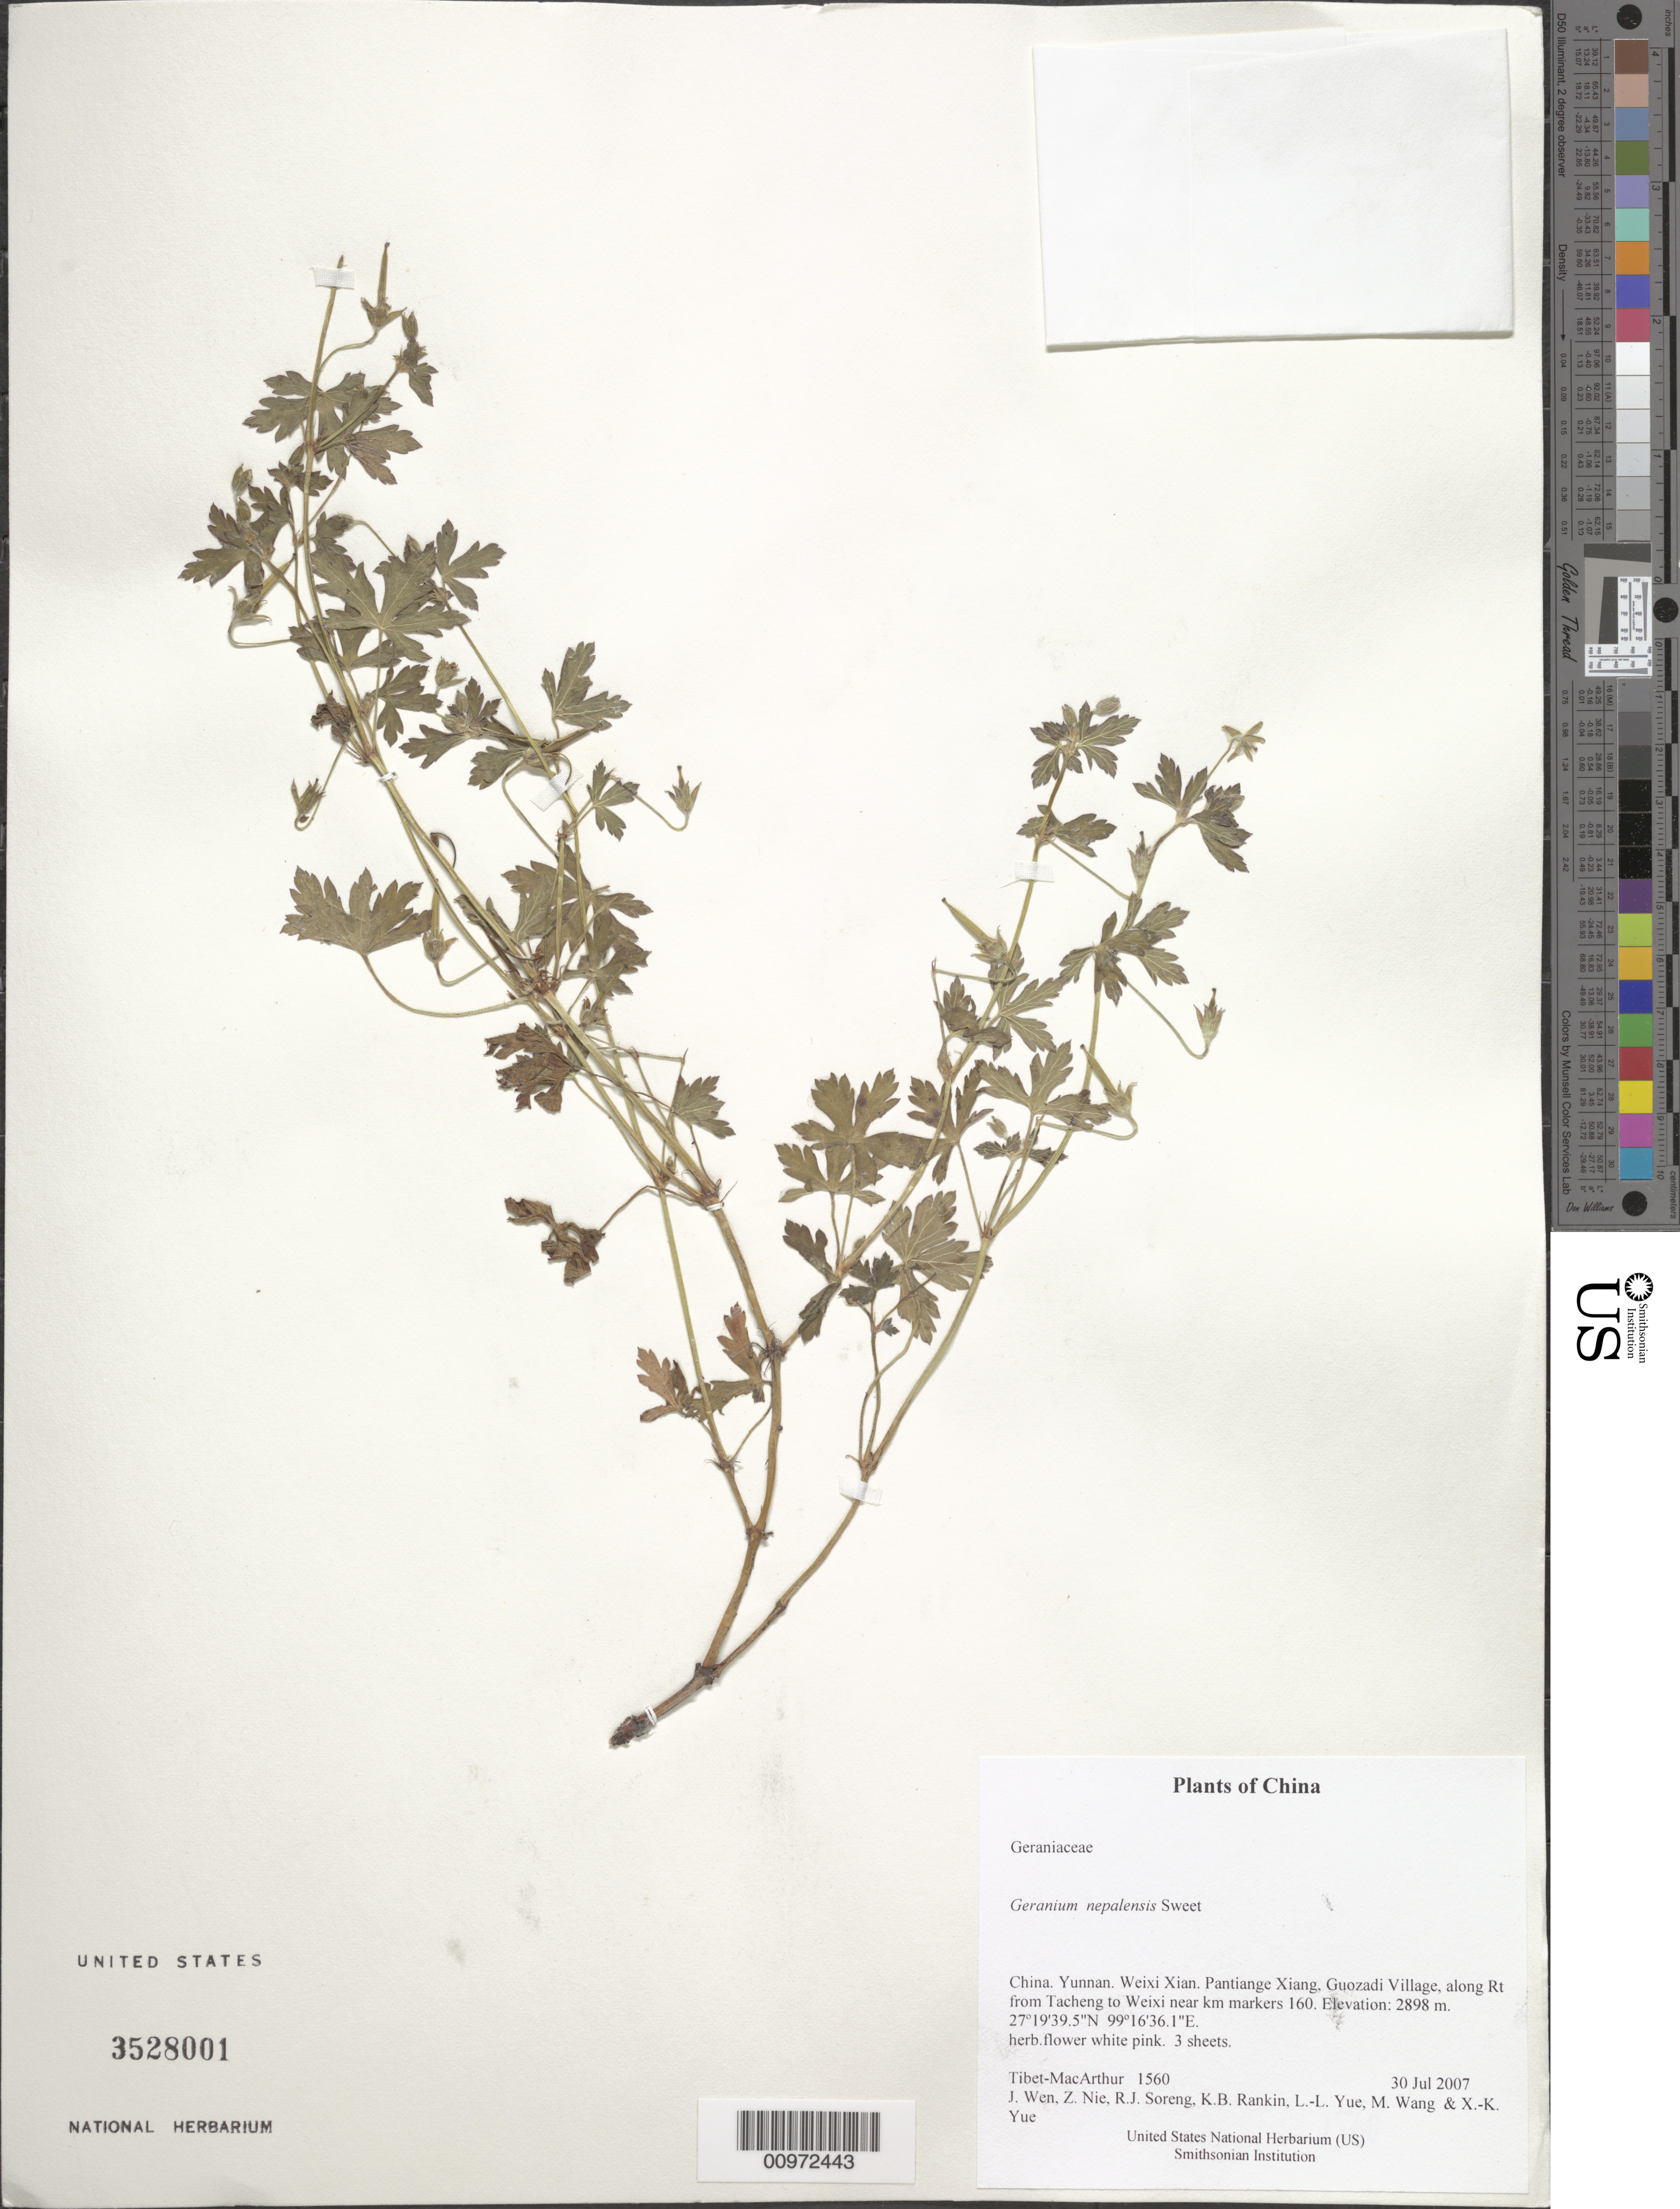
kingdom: Plantae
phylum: Tracheophyta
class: Magnoliopsida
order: Geraniales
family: Geraniaceae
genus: Geranium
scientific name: Geranium nepalense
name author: Sweet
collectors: Tibet-MacArthur, J. Wen, Z. Nie, R. J. Soreng, K. Rankin, L. Yue, M. Wang & X. Yue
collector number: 1560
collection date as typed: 30 Jul 2007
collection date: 2007-07-30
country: China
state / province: Yunnan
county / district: Weixi Xian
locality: Pantiange Xiang, Guozadi Village, along Rt from Tacheng to Weixi near km markers 160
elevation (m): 2898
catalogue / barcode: US 3528001